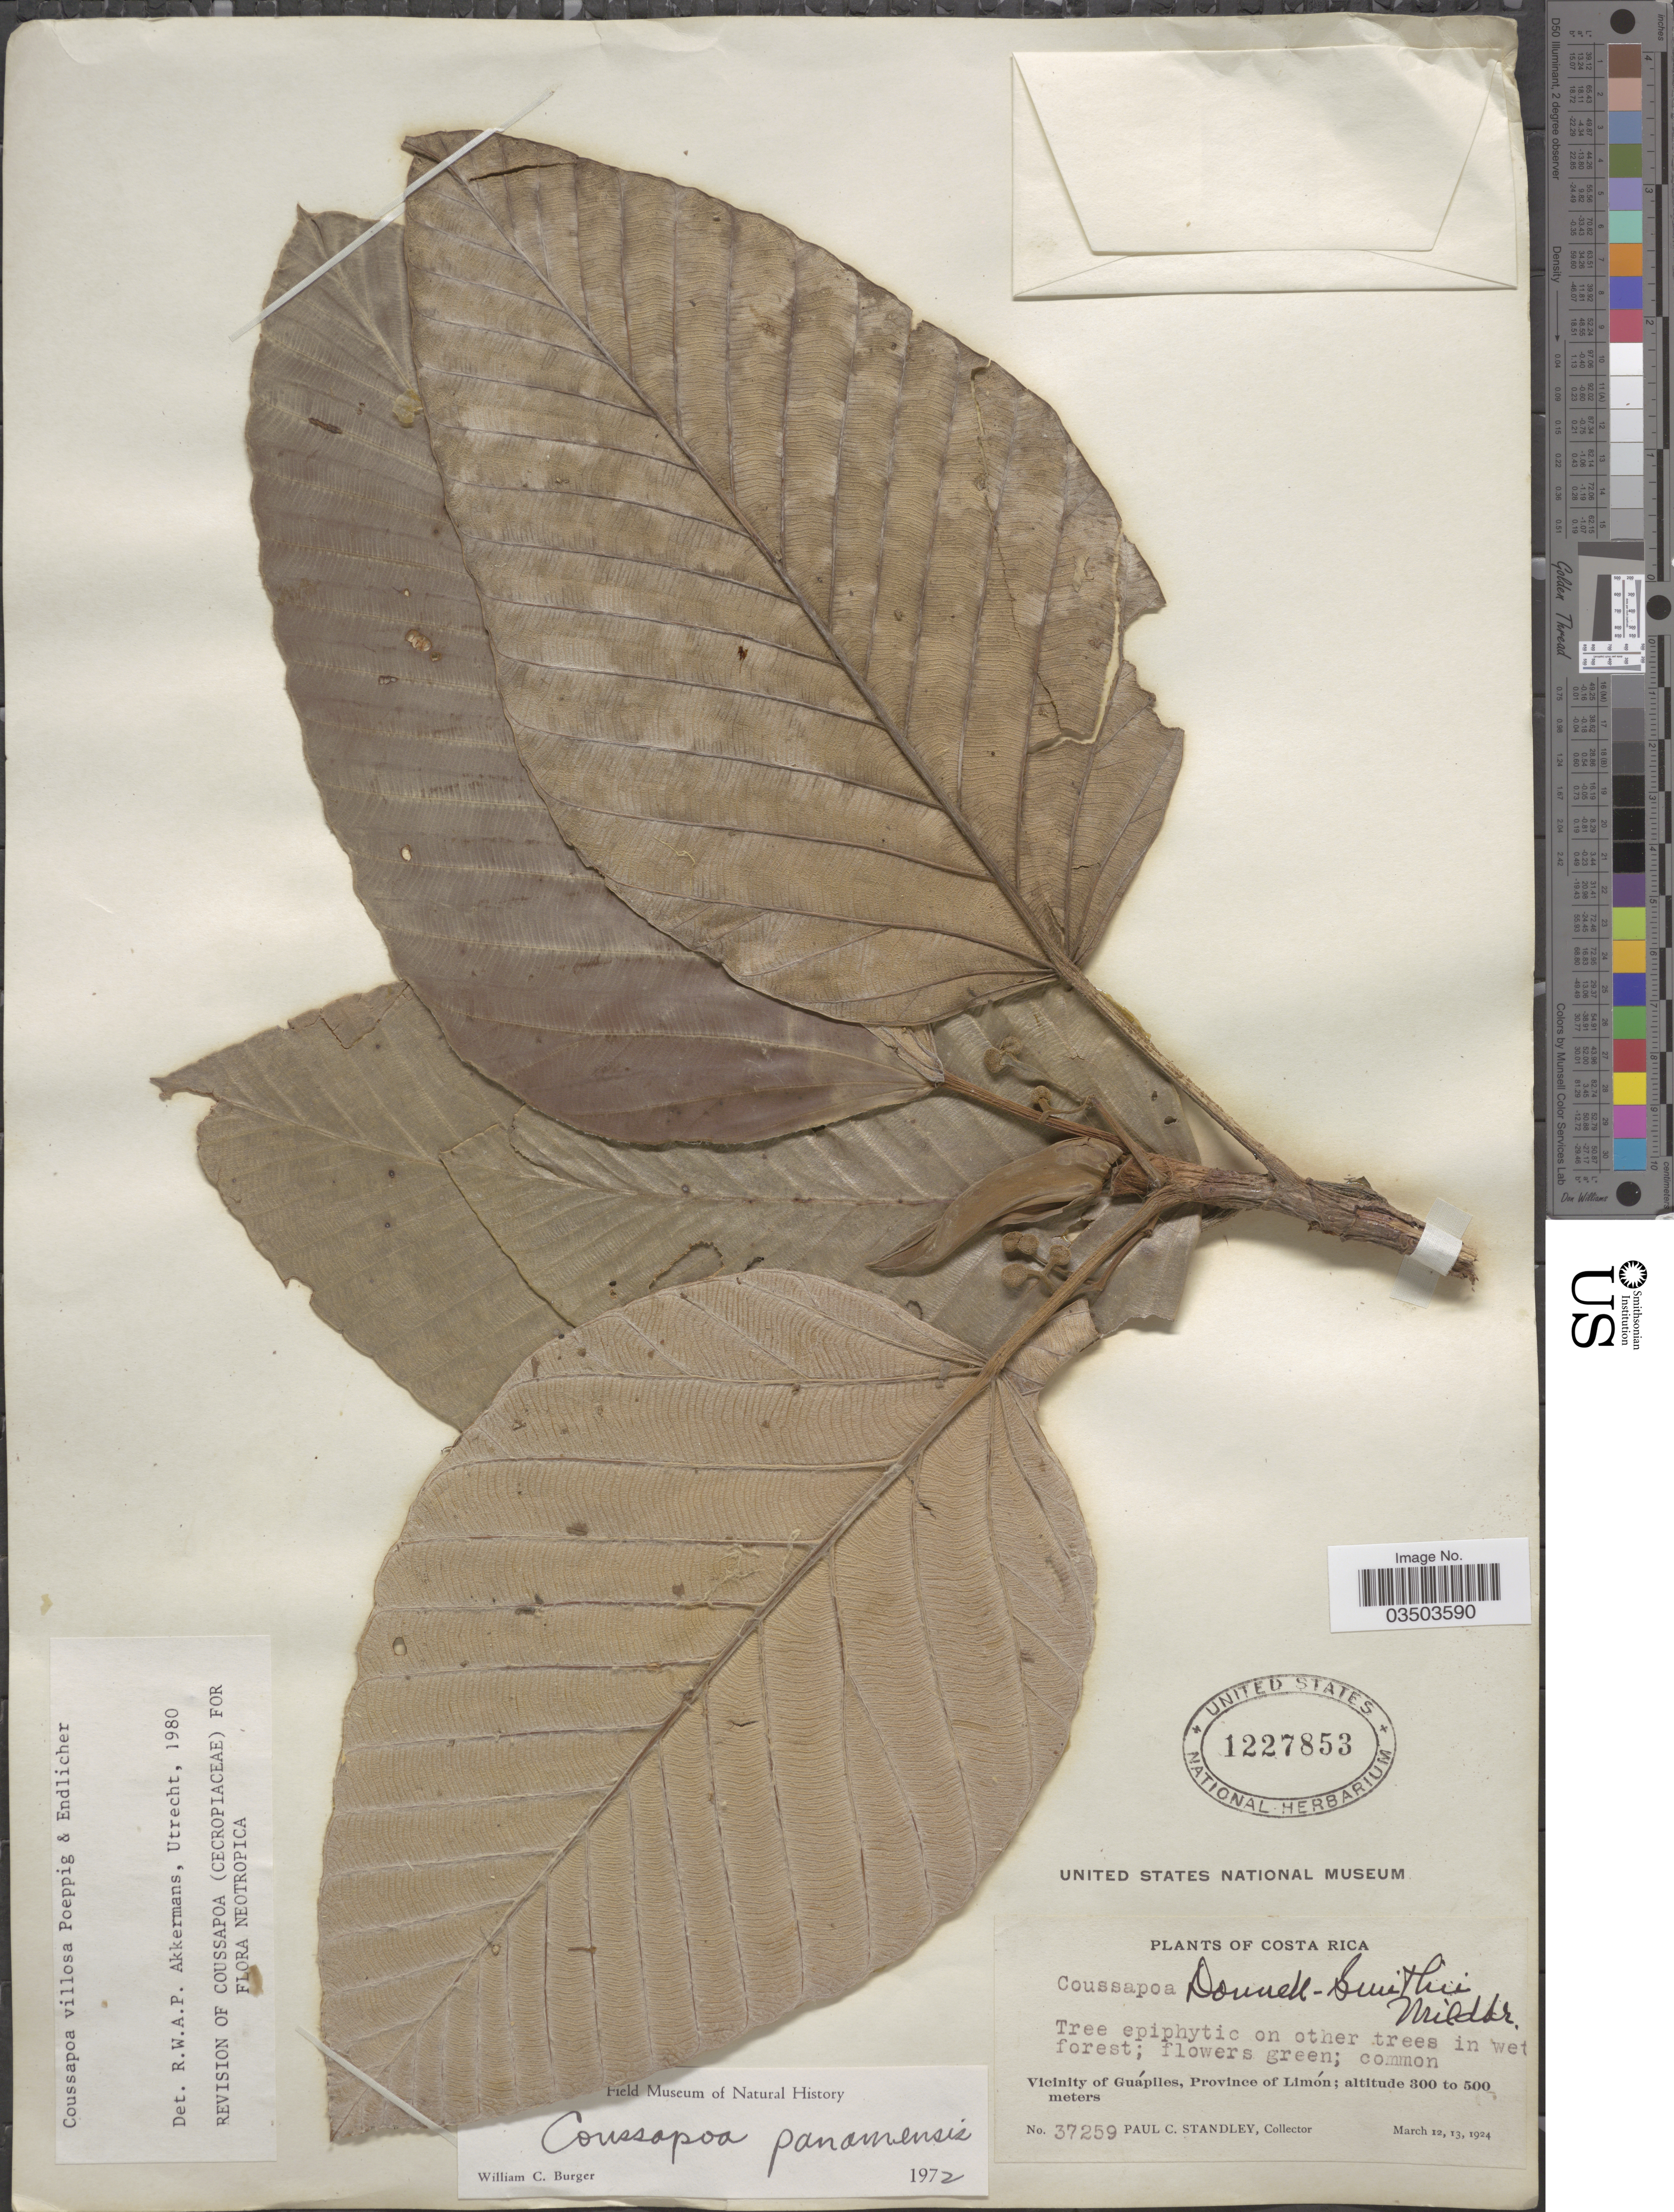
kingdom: Plantae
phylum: Tracheophyta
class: Magnoliopsida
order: Rosales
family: Urticaceae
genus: Coussapoa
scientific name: Coussapoa villosa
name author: Poepp. & Endl.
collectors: P. C. Standley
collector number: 37259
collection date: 1924-03-12/1924-03-13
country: Costa Rica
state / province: Limón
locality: Vicinity of Guápiles.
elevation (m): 300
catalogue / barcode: US 1227853